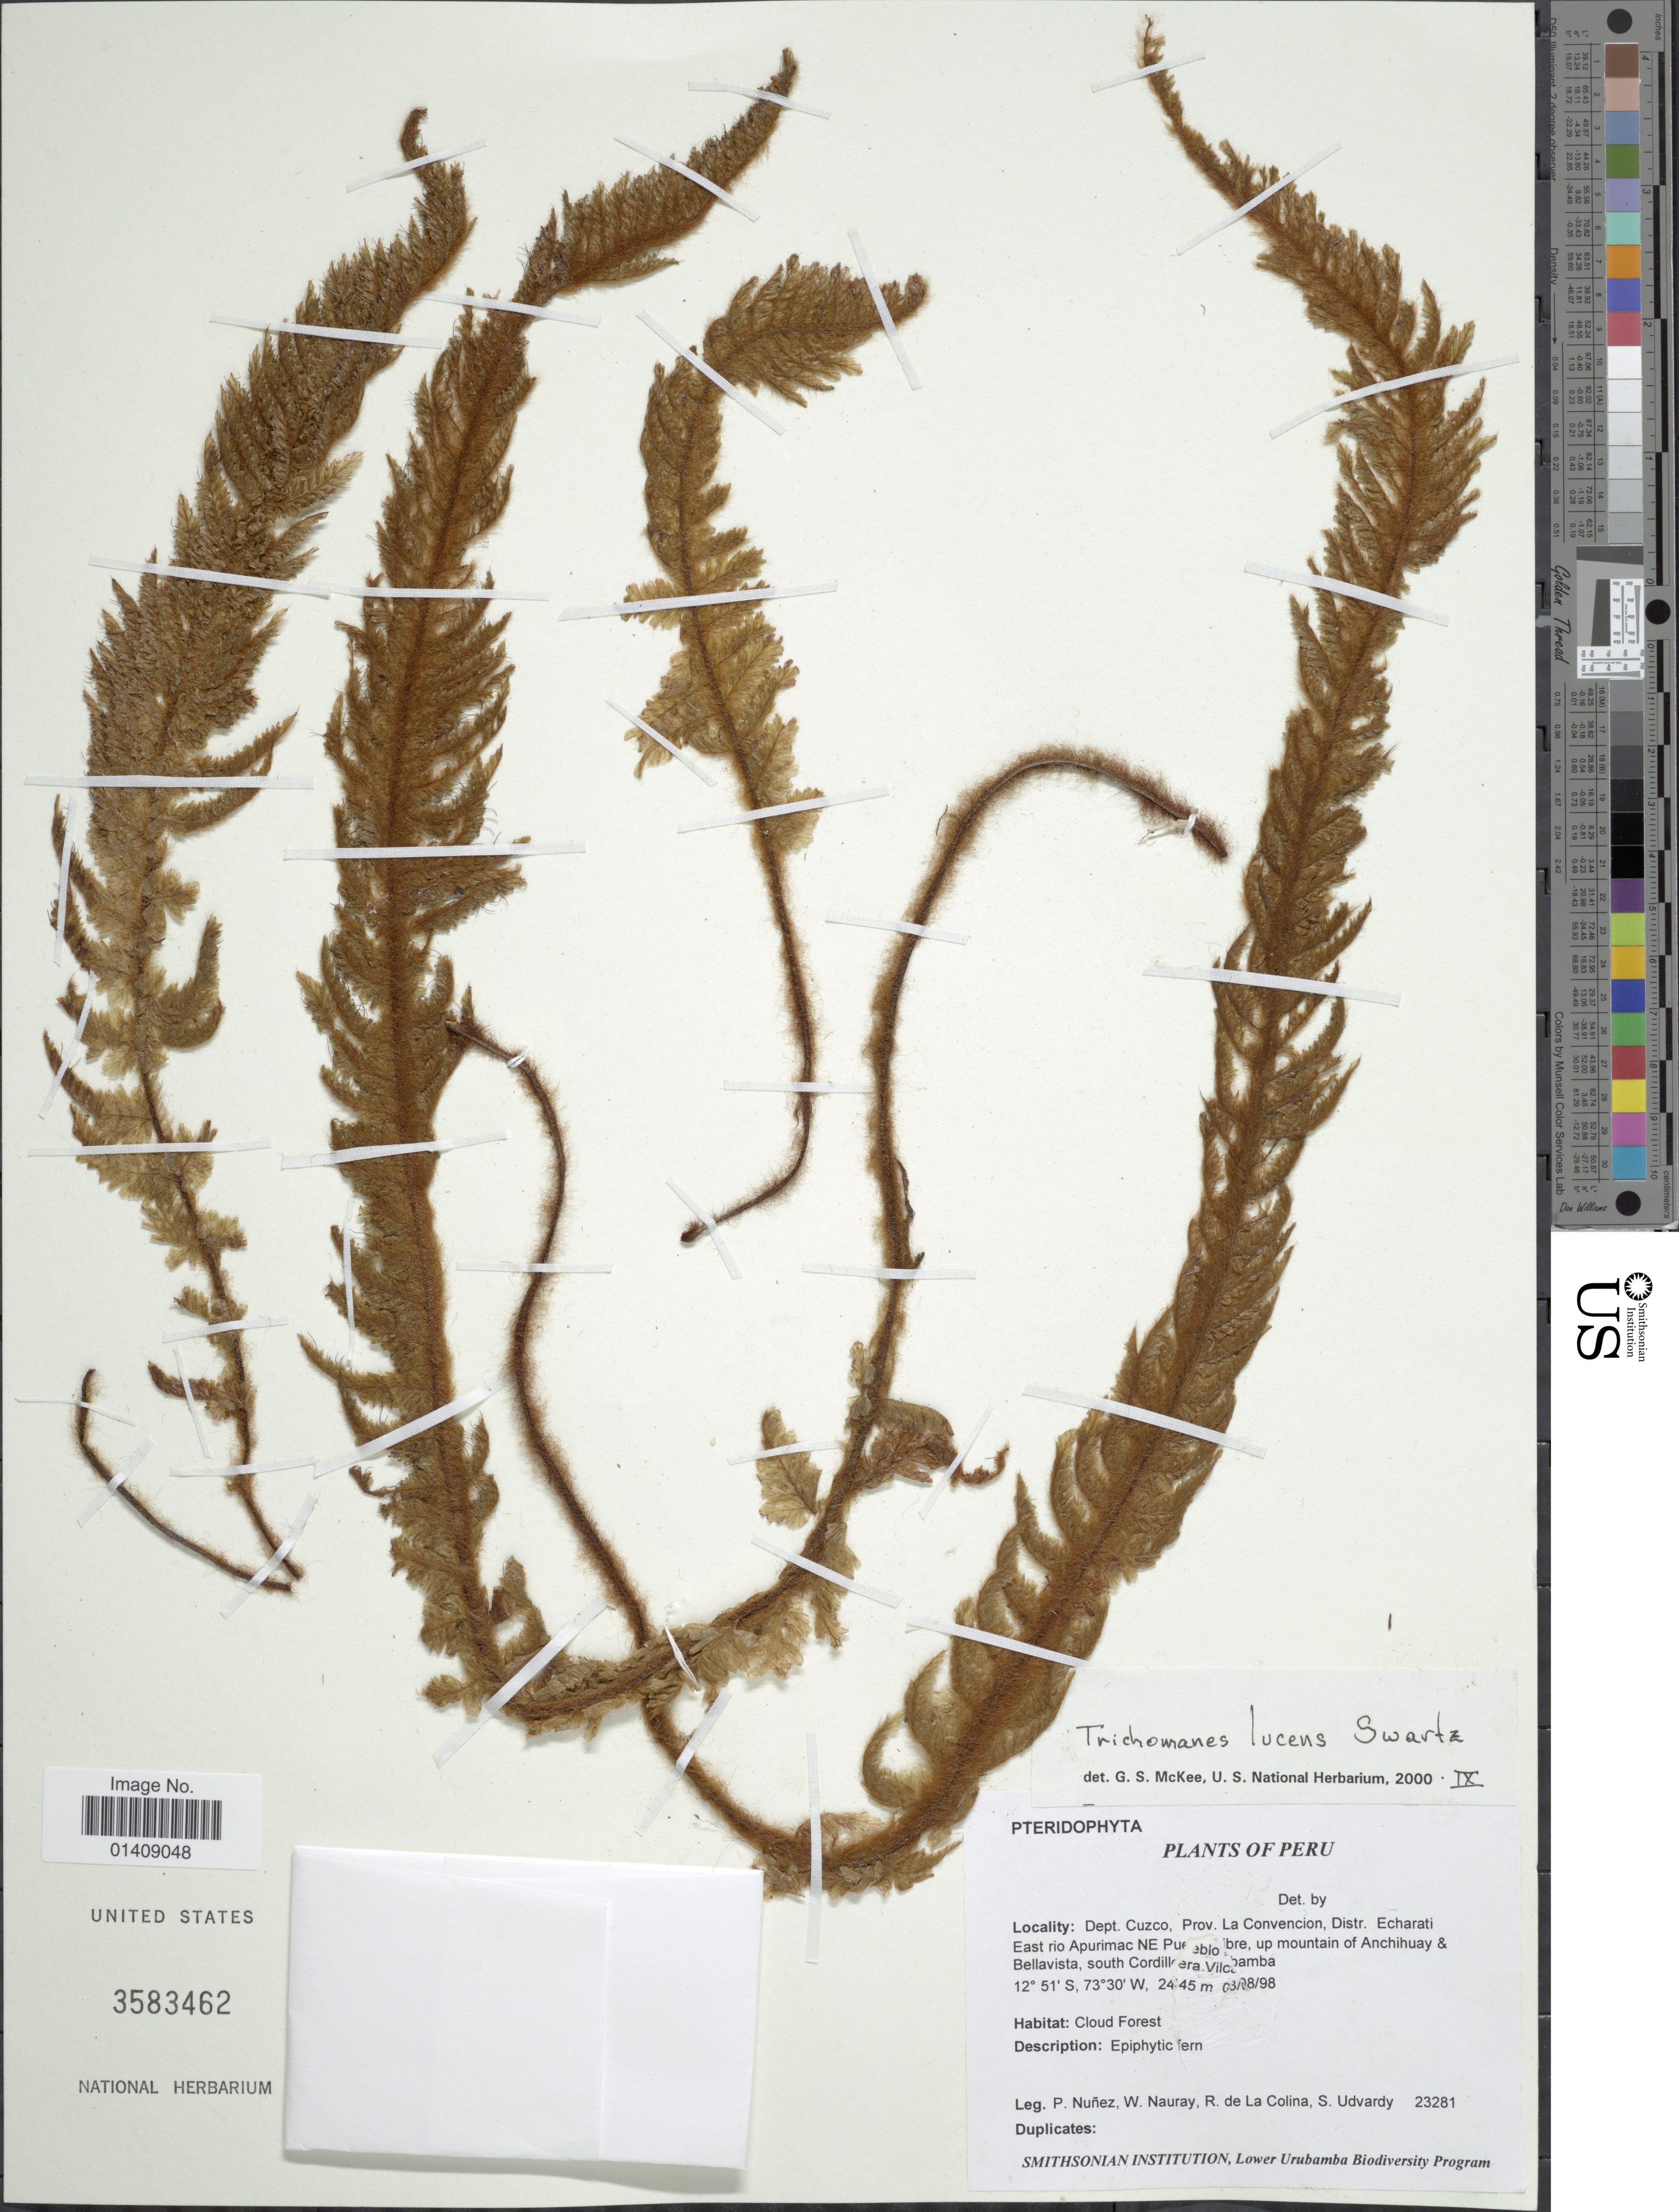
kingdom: Plantae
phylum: Tracheophyta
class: Polypodiopsida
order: Hymenophyllales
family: Hymenophyllaceae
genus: Trichomanes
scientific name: Trichomanes lucens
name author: Sw.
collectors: P. Nuñez V., W. Nauray, R. de La Colina & S. Udvardy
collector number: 23281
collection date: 1998-08-03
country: Peru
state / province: Cusco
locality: East Río Apurimac NE Pueblo Libre, up mountain of Anchihuay & Bellavista, south Cordillera Vilcabamba, Dept. Cuzco, Prov. La Convención, Distr. Echarati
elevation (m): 2445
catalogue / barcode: US 3583462